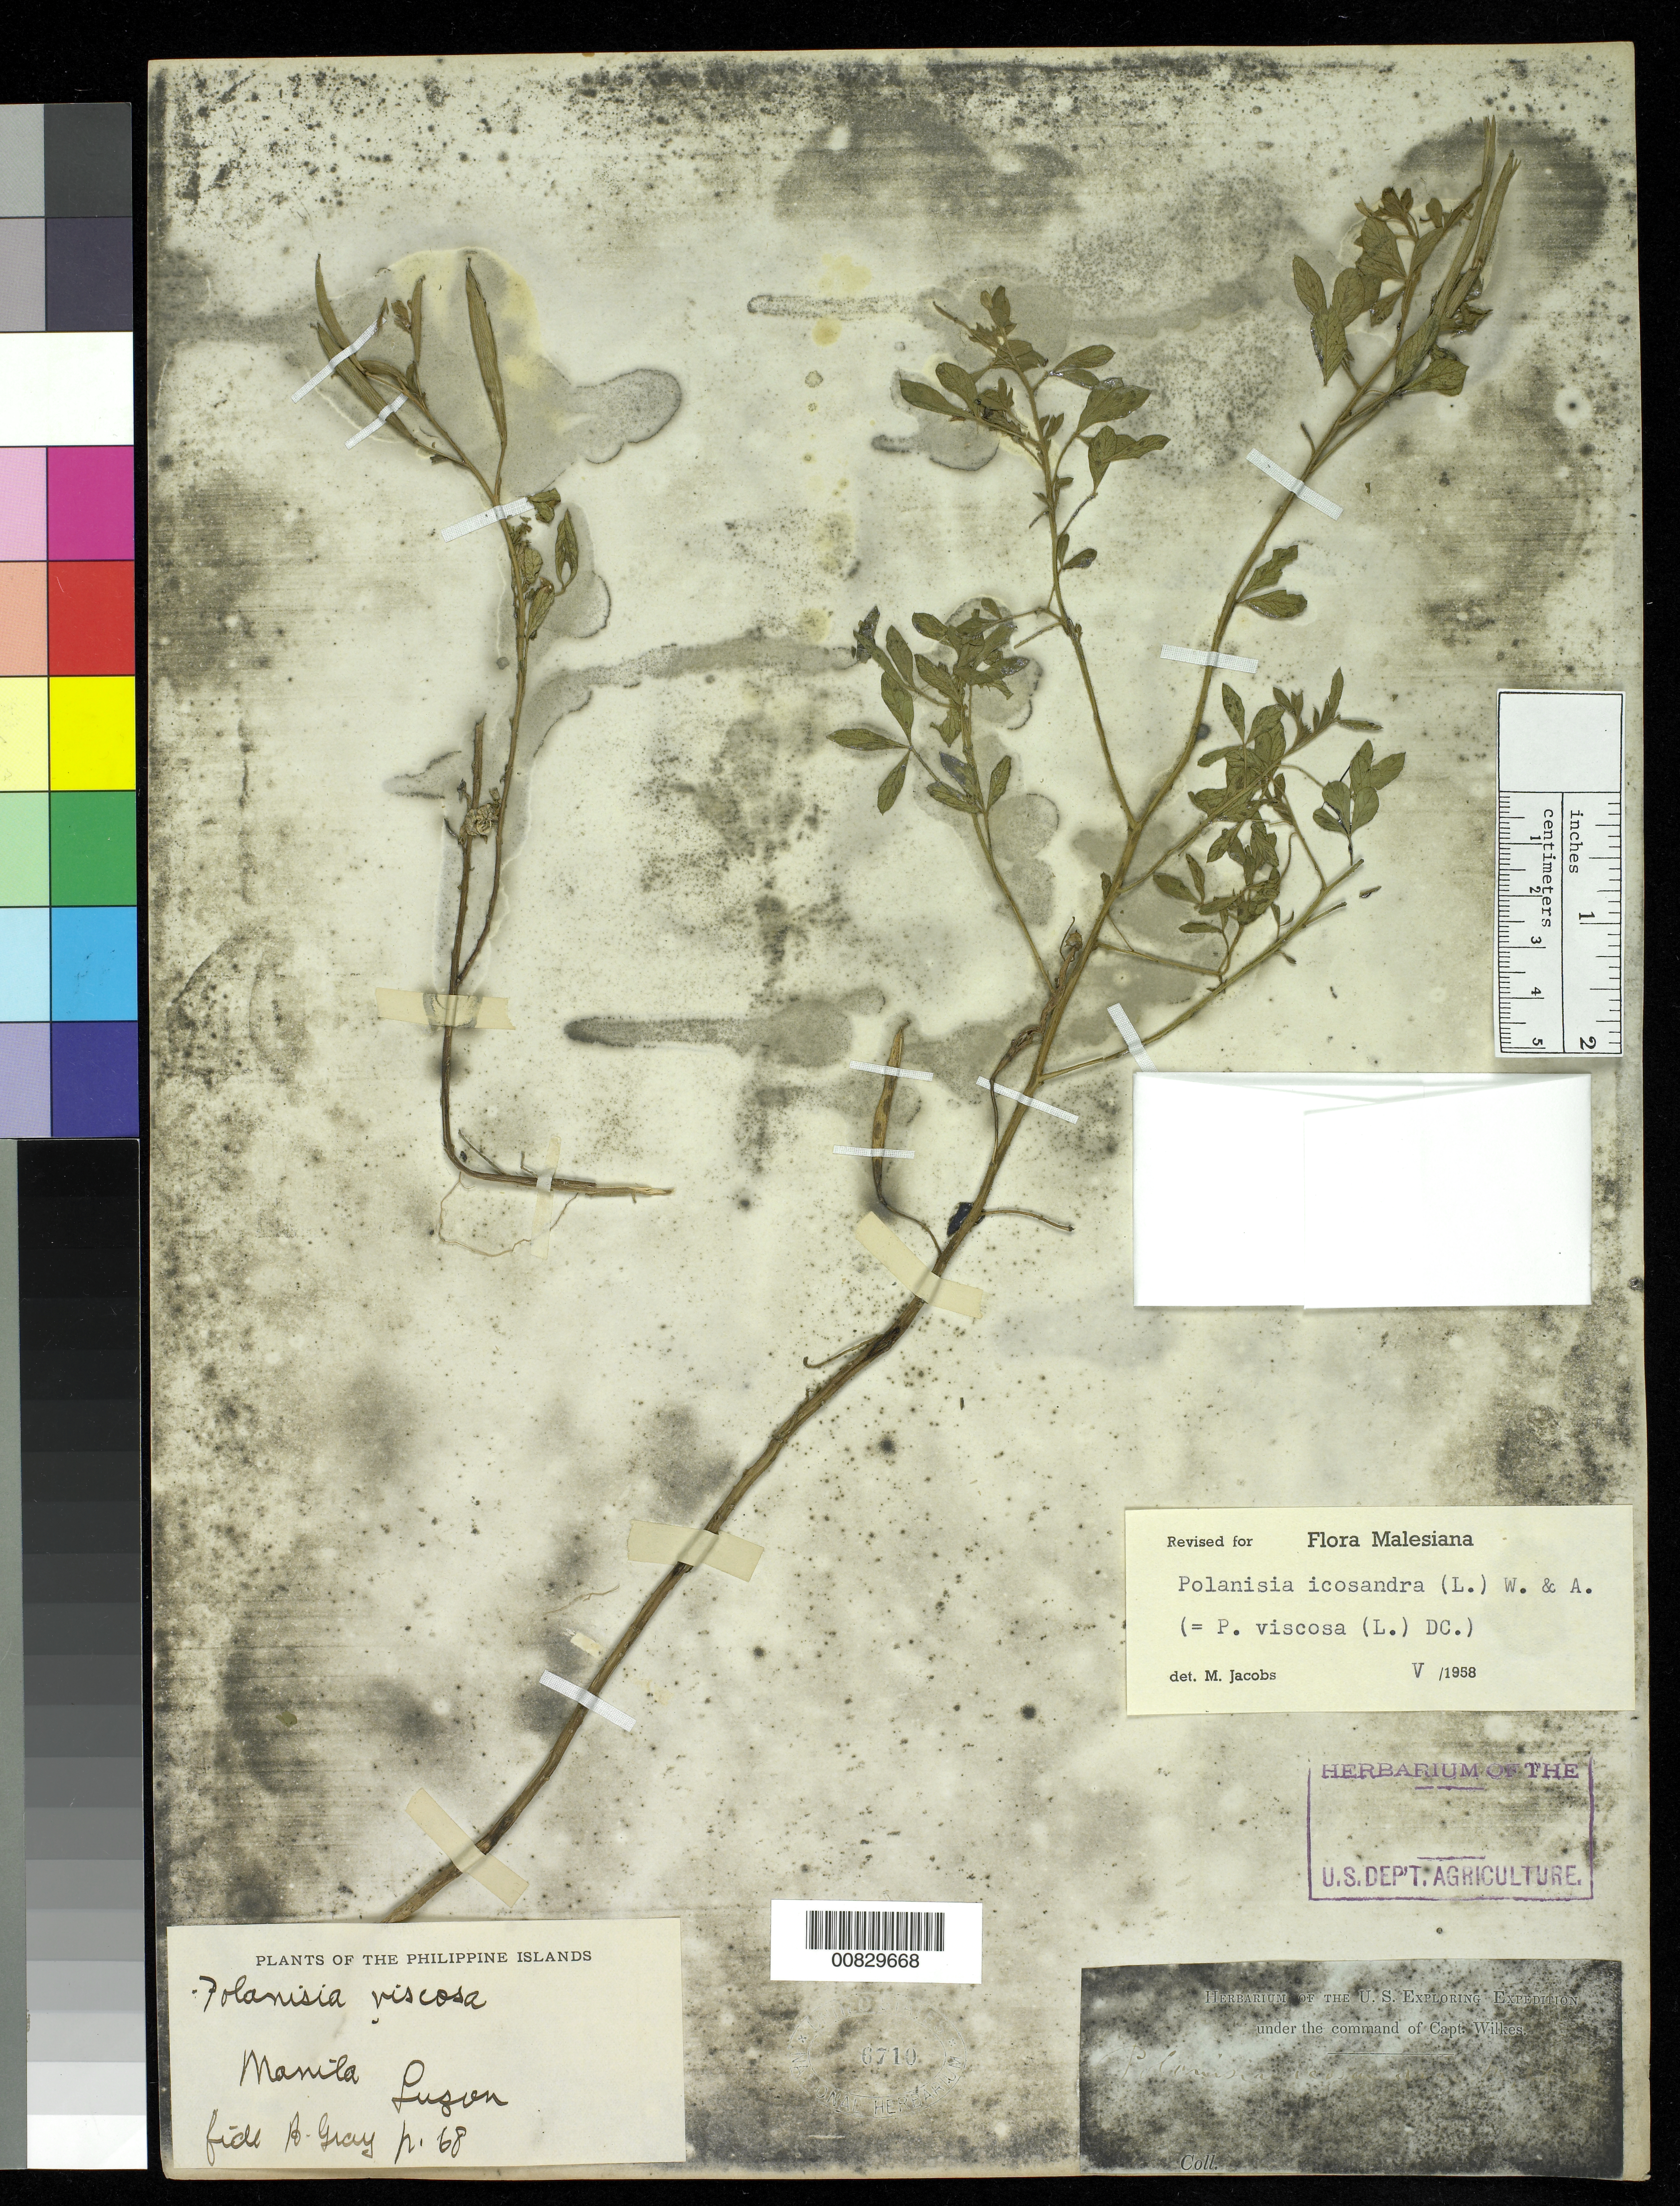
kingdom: Plantae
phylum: Tracheophyta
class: Magnoliopsida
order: Brassicales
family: Cleomaceae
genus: Arivela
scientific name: Arivela viscosa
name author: (L.) Raf.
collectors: Wilkes Explor. Exped.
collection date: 1838/1842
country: Philippines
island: Luzon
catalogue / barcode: US 6710